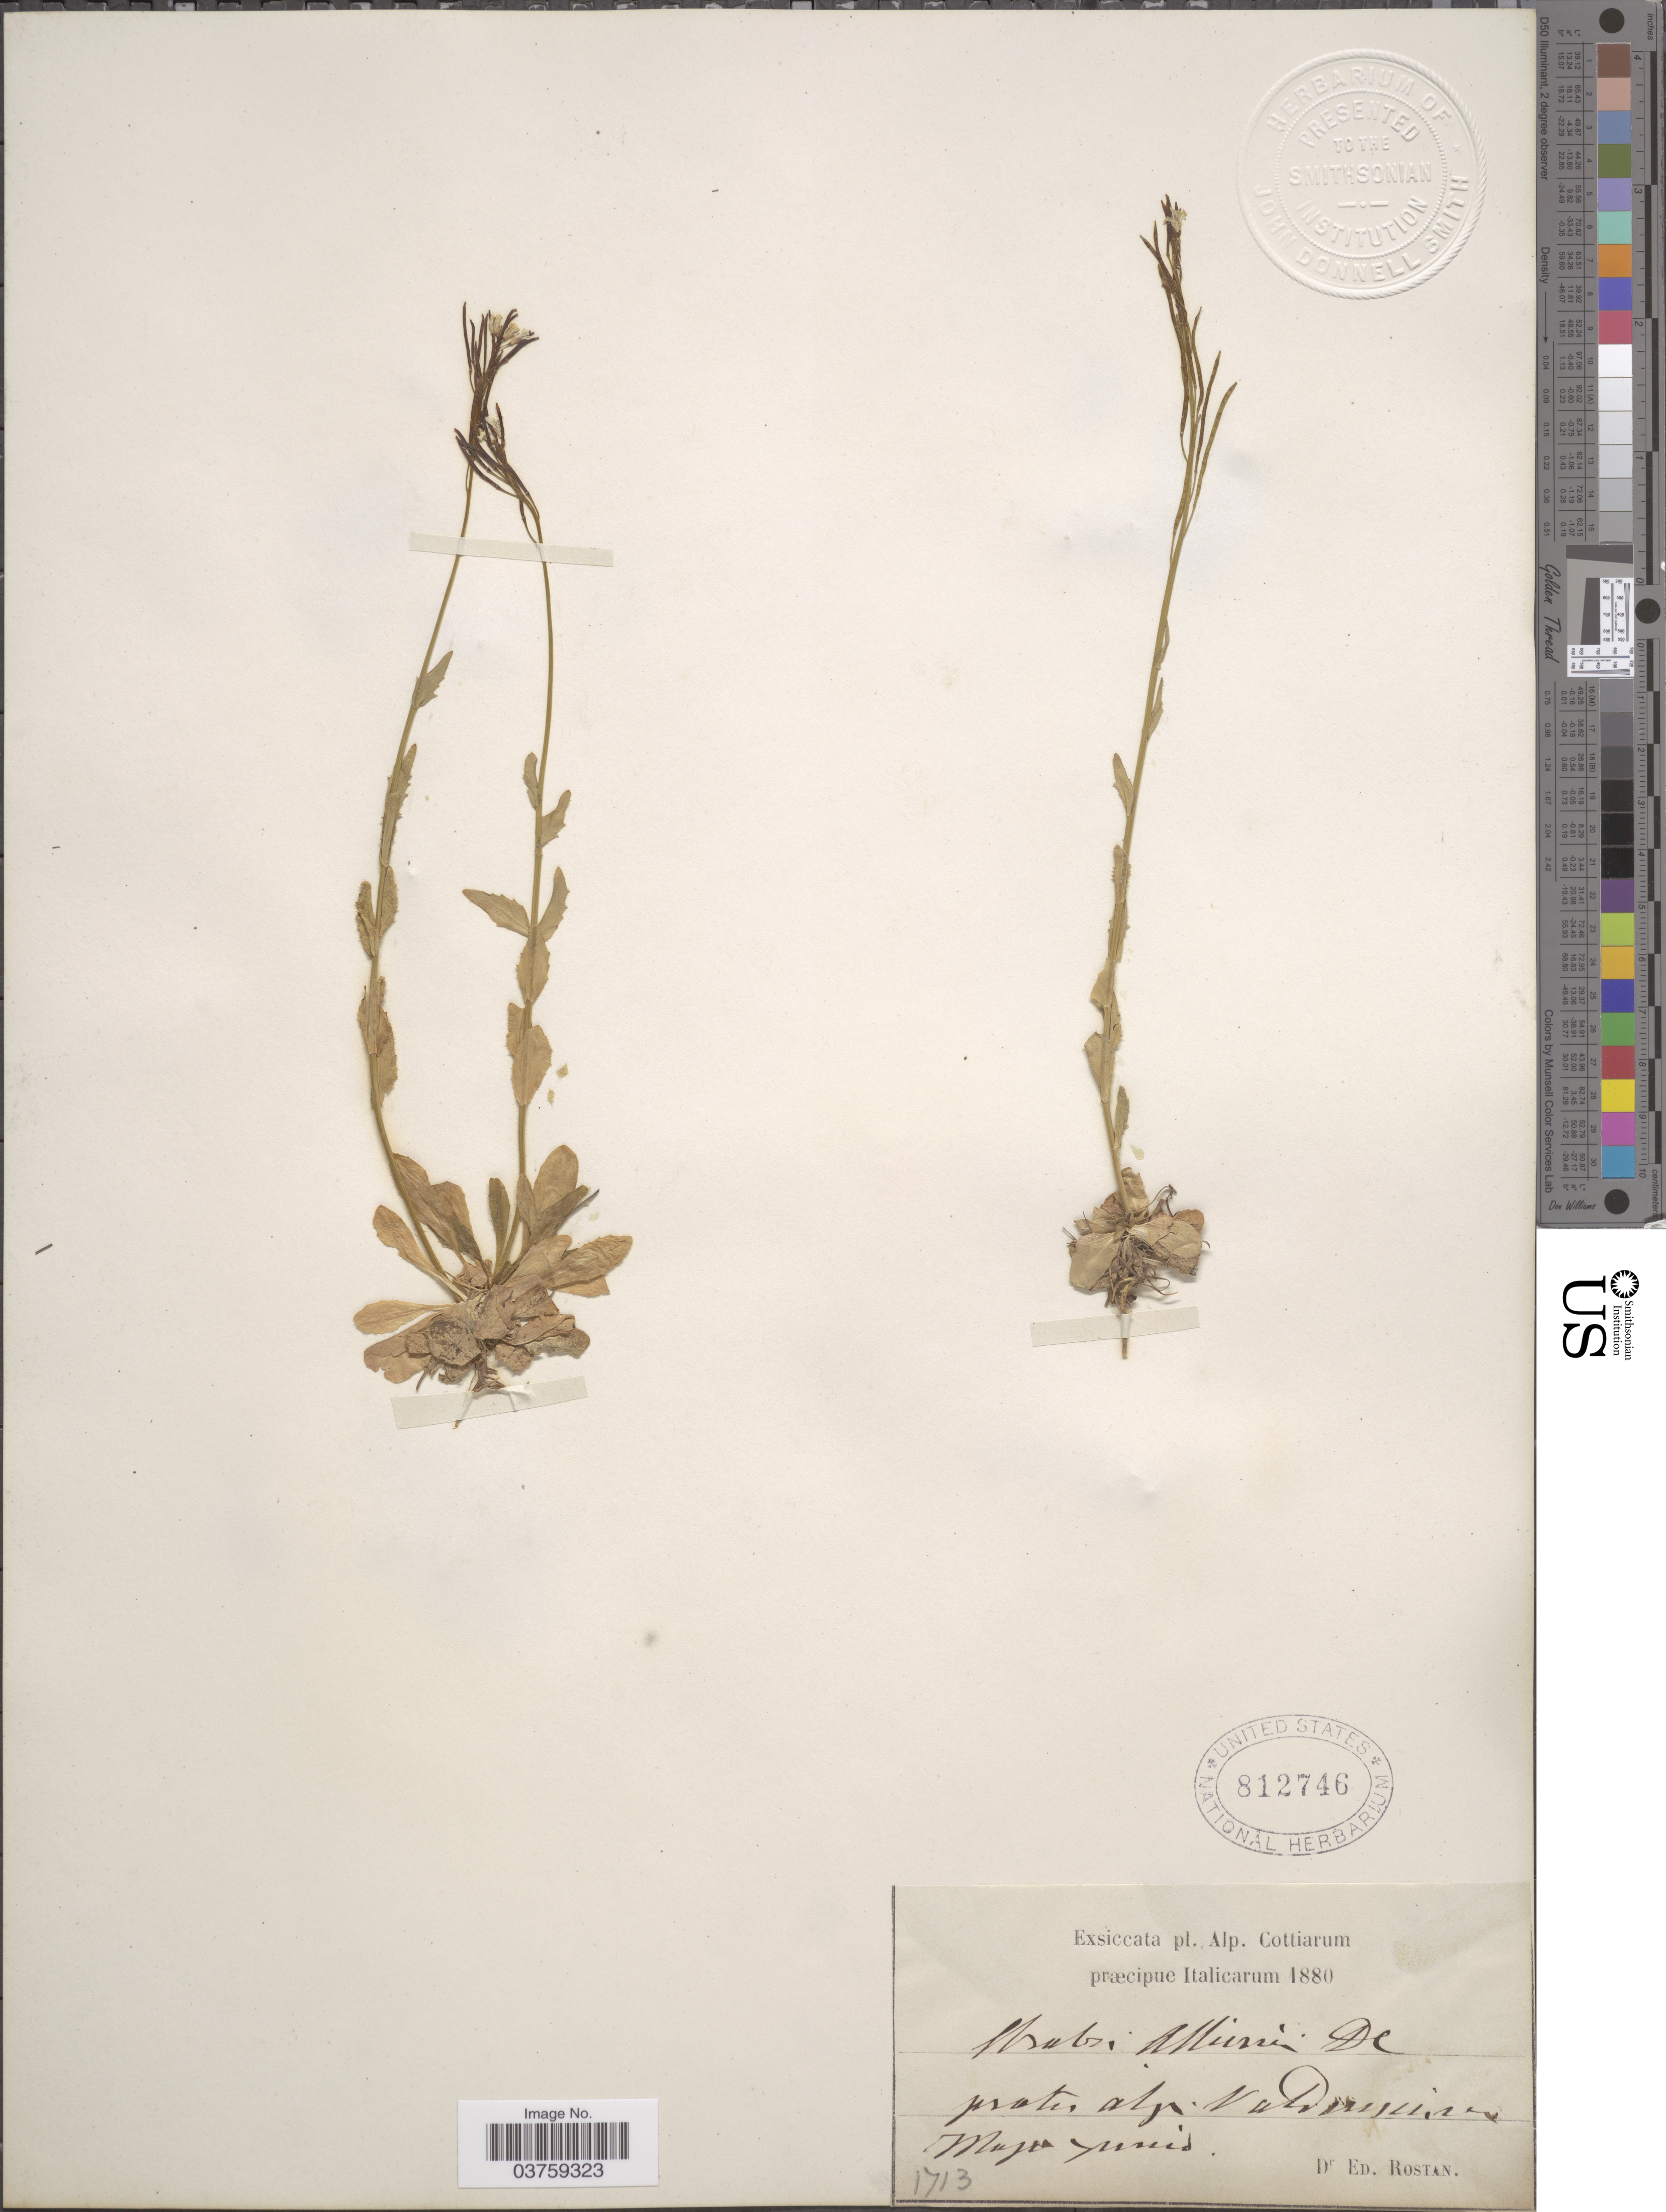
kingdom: Plantae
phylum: Tracheophyta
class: Magnoliopsida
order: Brassicales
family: Brassicaceae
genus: Arabis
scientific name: Arabis allioni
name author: DC.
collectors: E. Rostan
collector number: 1713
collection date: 1880-05/1880-06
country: Italy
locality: Alp. Cottiarum præcipue Italicarum. Pratis alp. Vadusuva [interpreted].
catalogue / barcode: US 812746